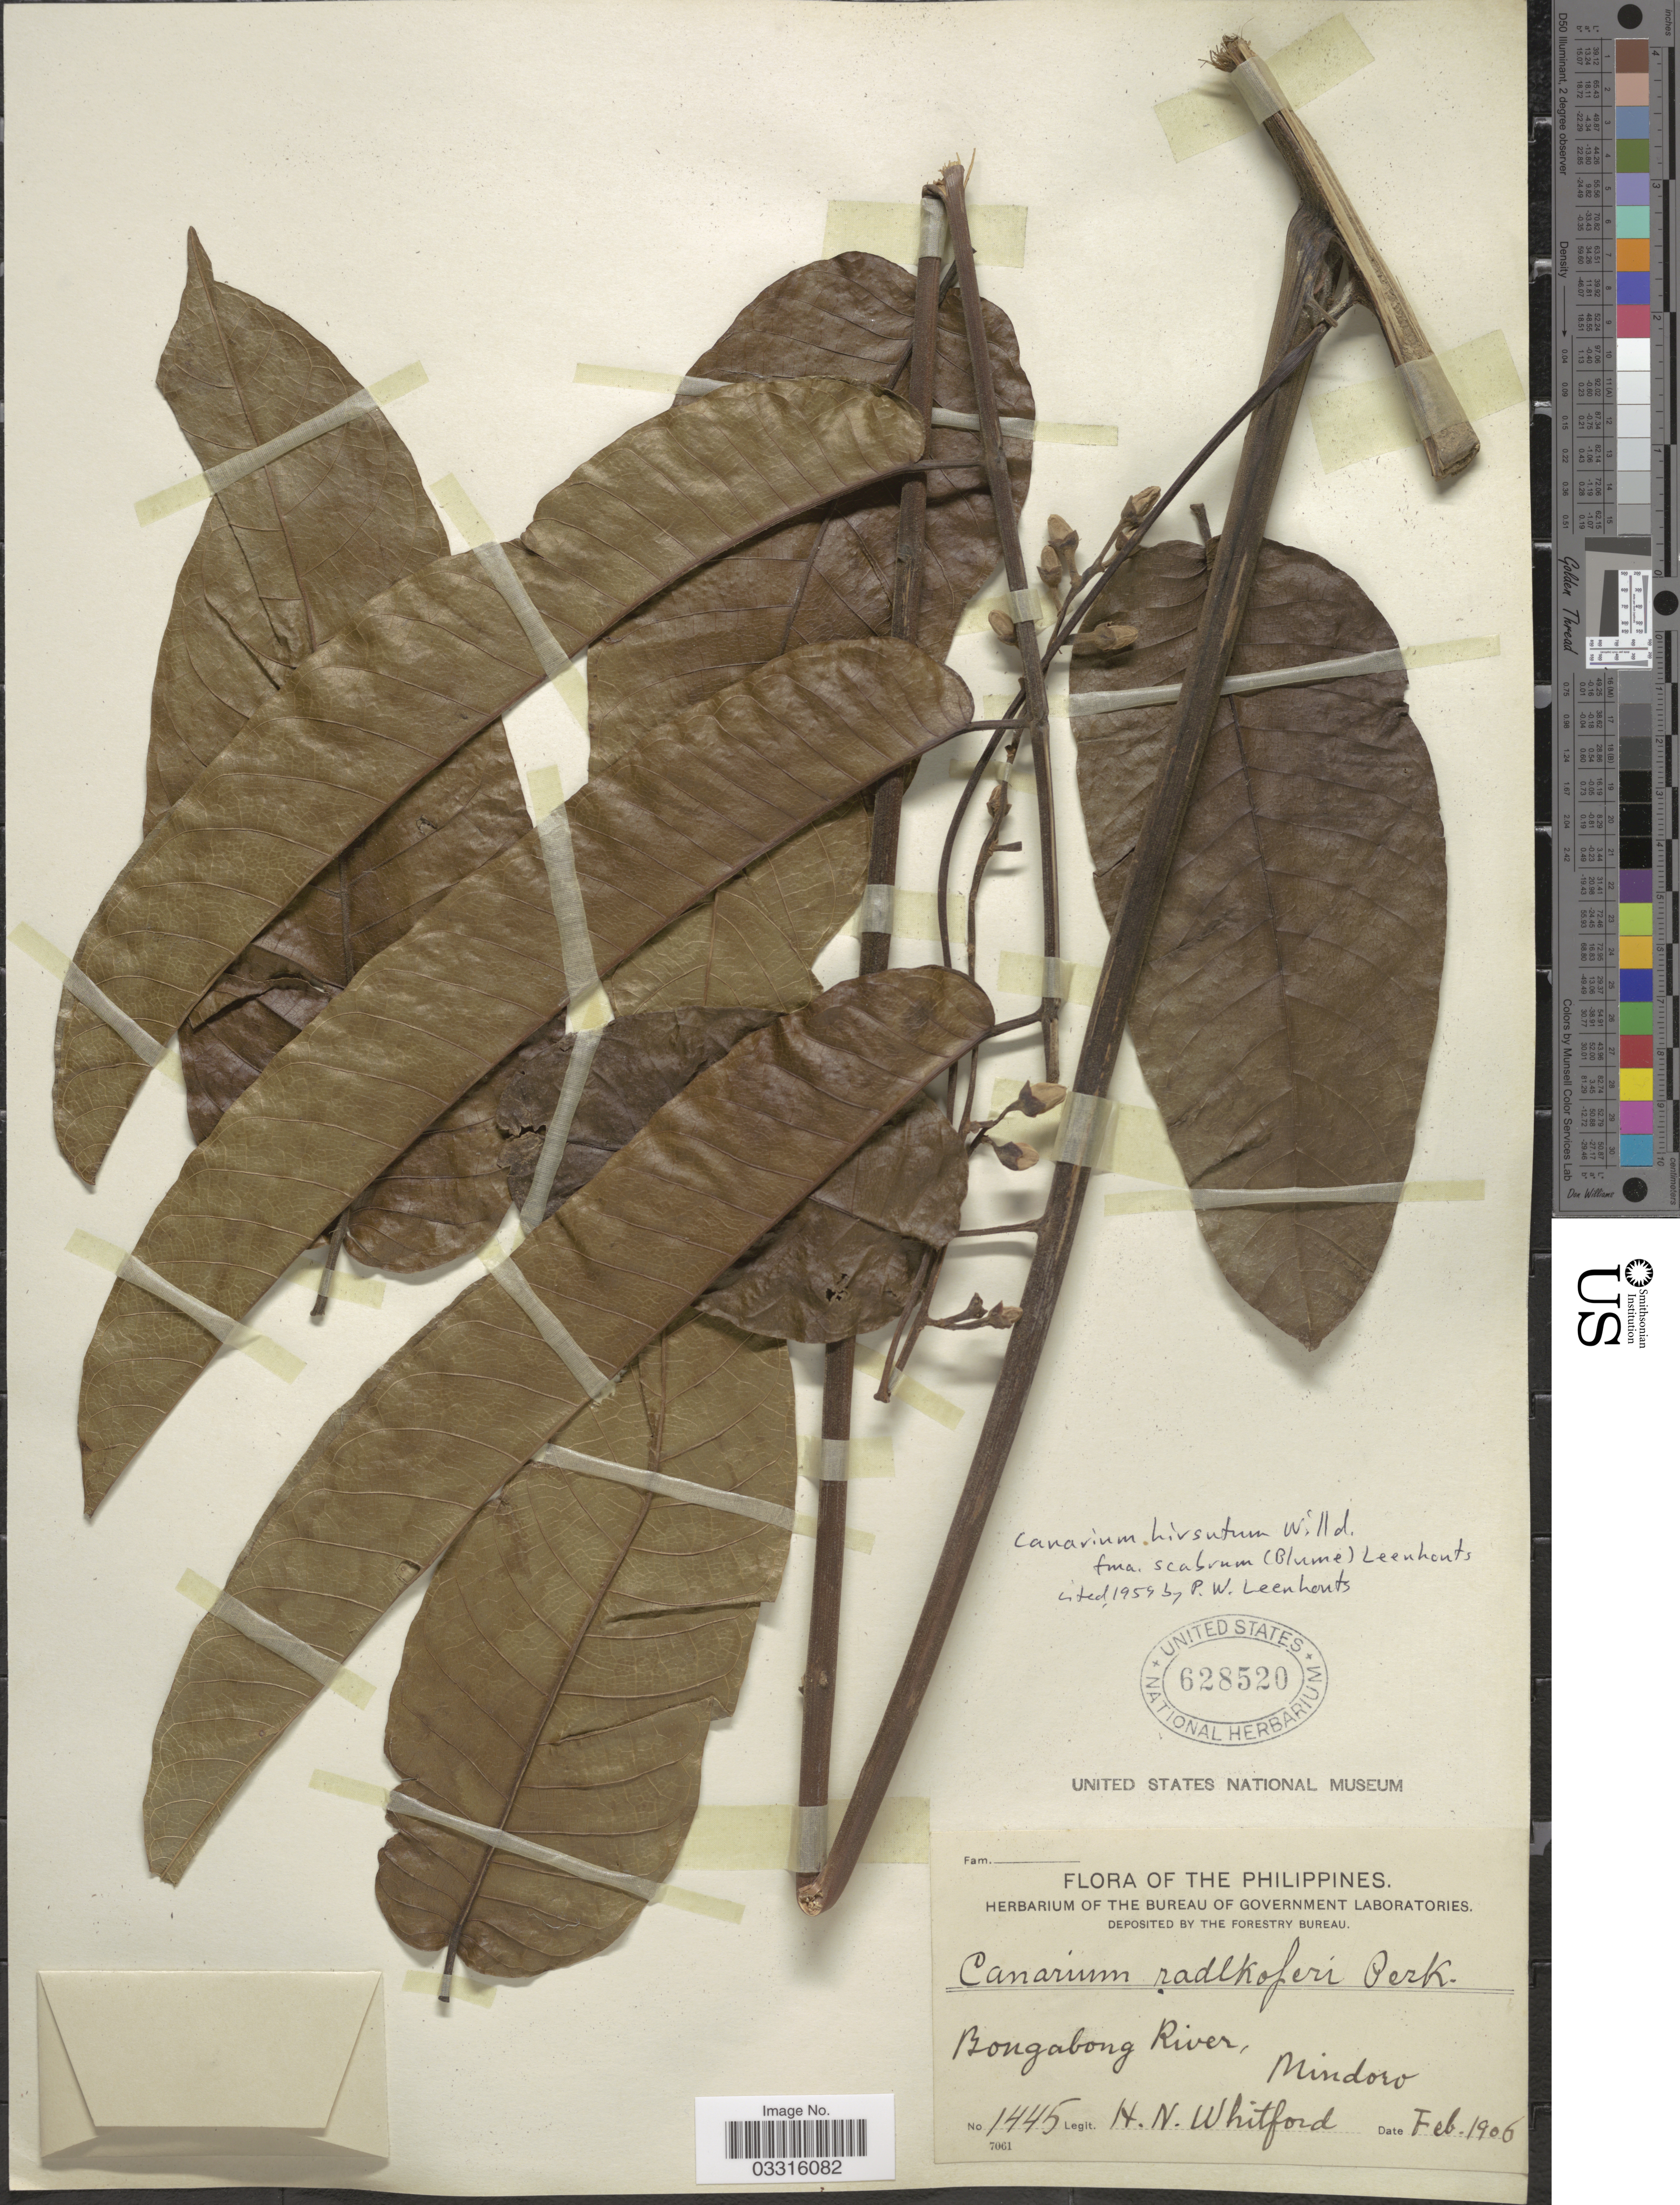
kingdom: Plantae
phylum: Tracheophyta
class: Magnoliopsida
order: Sapindales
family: Burseraceae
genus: Canarium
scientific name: Canarium hirsutum f. scabrum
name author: (Blume) Leenh.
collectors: H. N. Whitford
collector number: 1445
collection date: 1906-02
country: Philippines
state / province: Mimaropa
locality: Bongabong River, Mindoro.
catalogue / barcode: US 628520